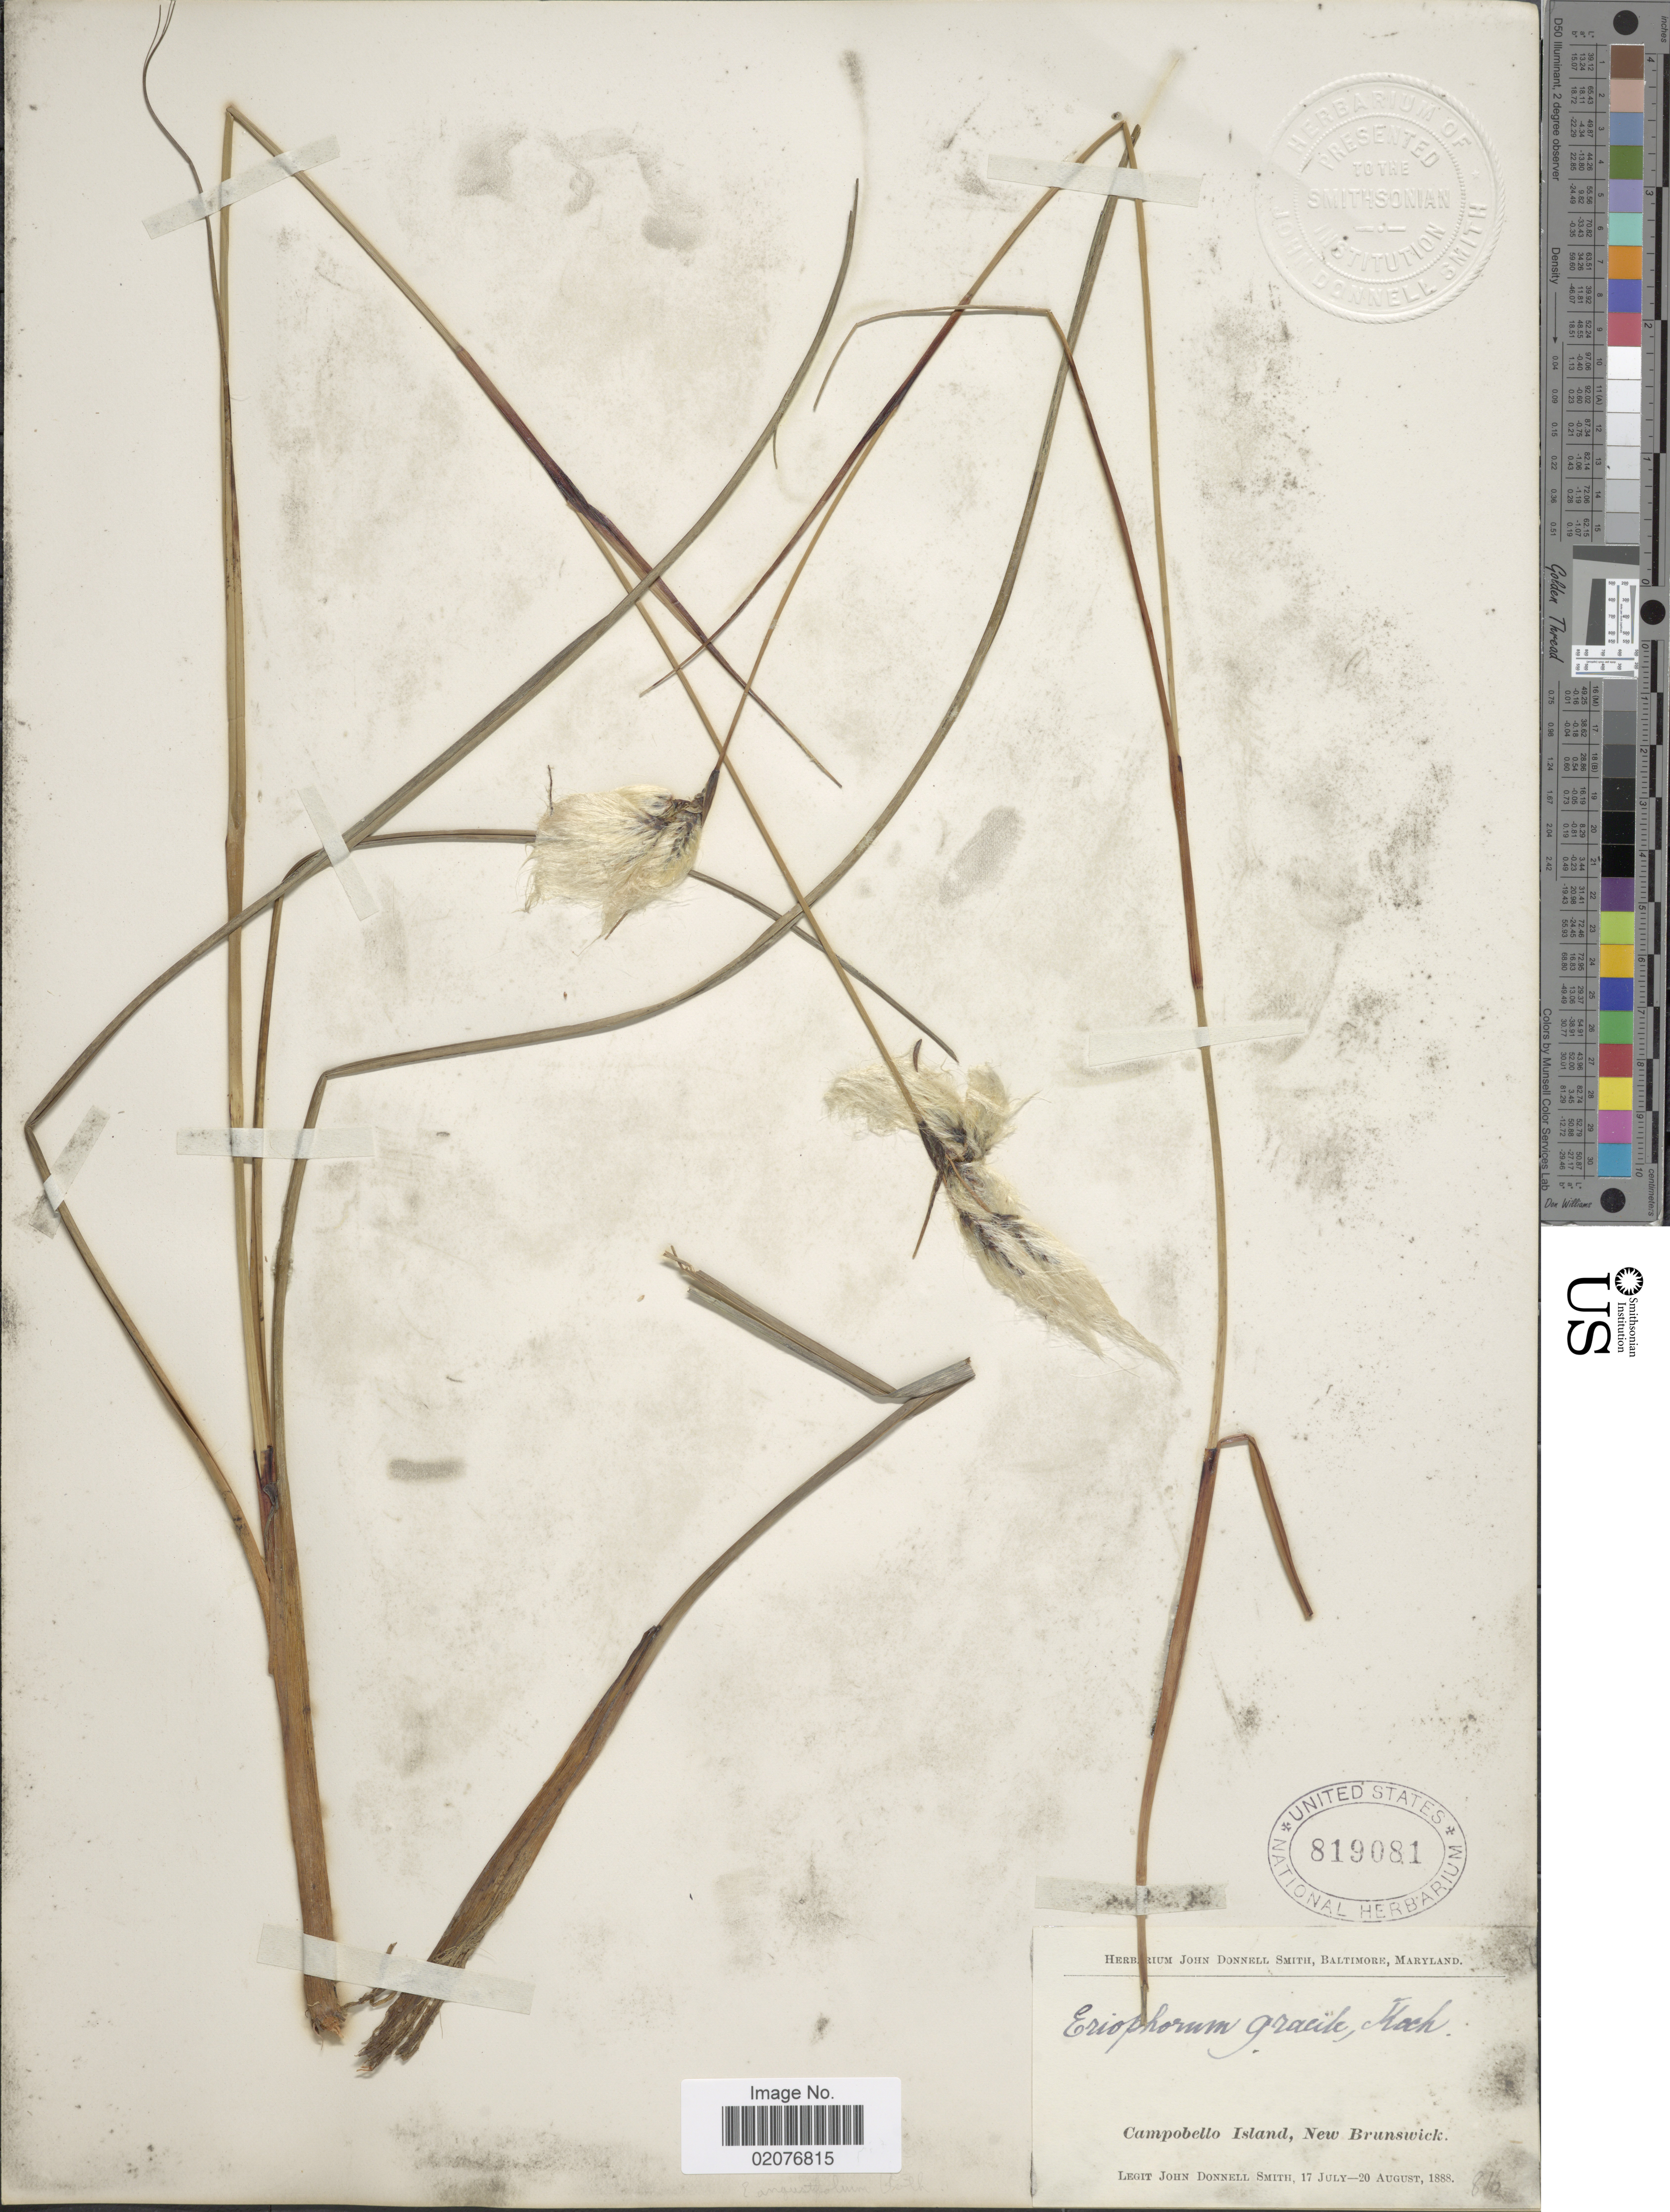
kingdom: Plantae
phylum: Tracheophyta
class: Liliopsida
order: Poales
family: Cyperaceae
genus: Eriophorum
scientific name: Eriophorum angustifolium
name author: Honck.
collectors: J. Donnell Smith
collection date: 1888-07-17/1888-08-20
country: Canada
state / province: New Brunswick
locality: Campobello's Island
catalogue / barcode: US 819081